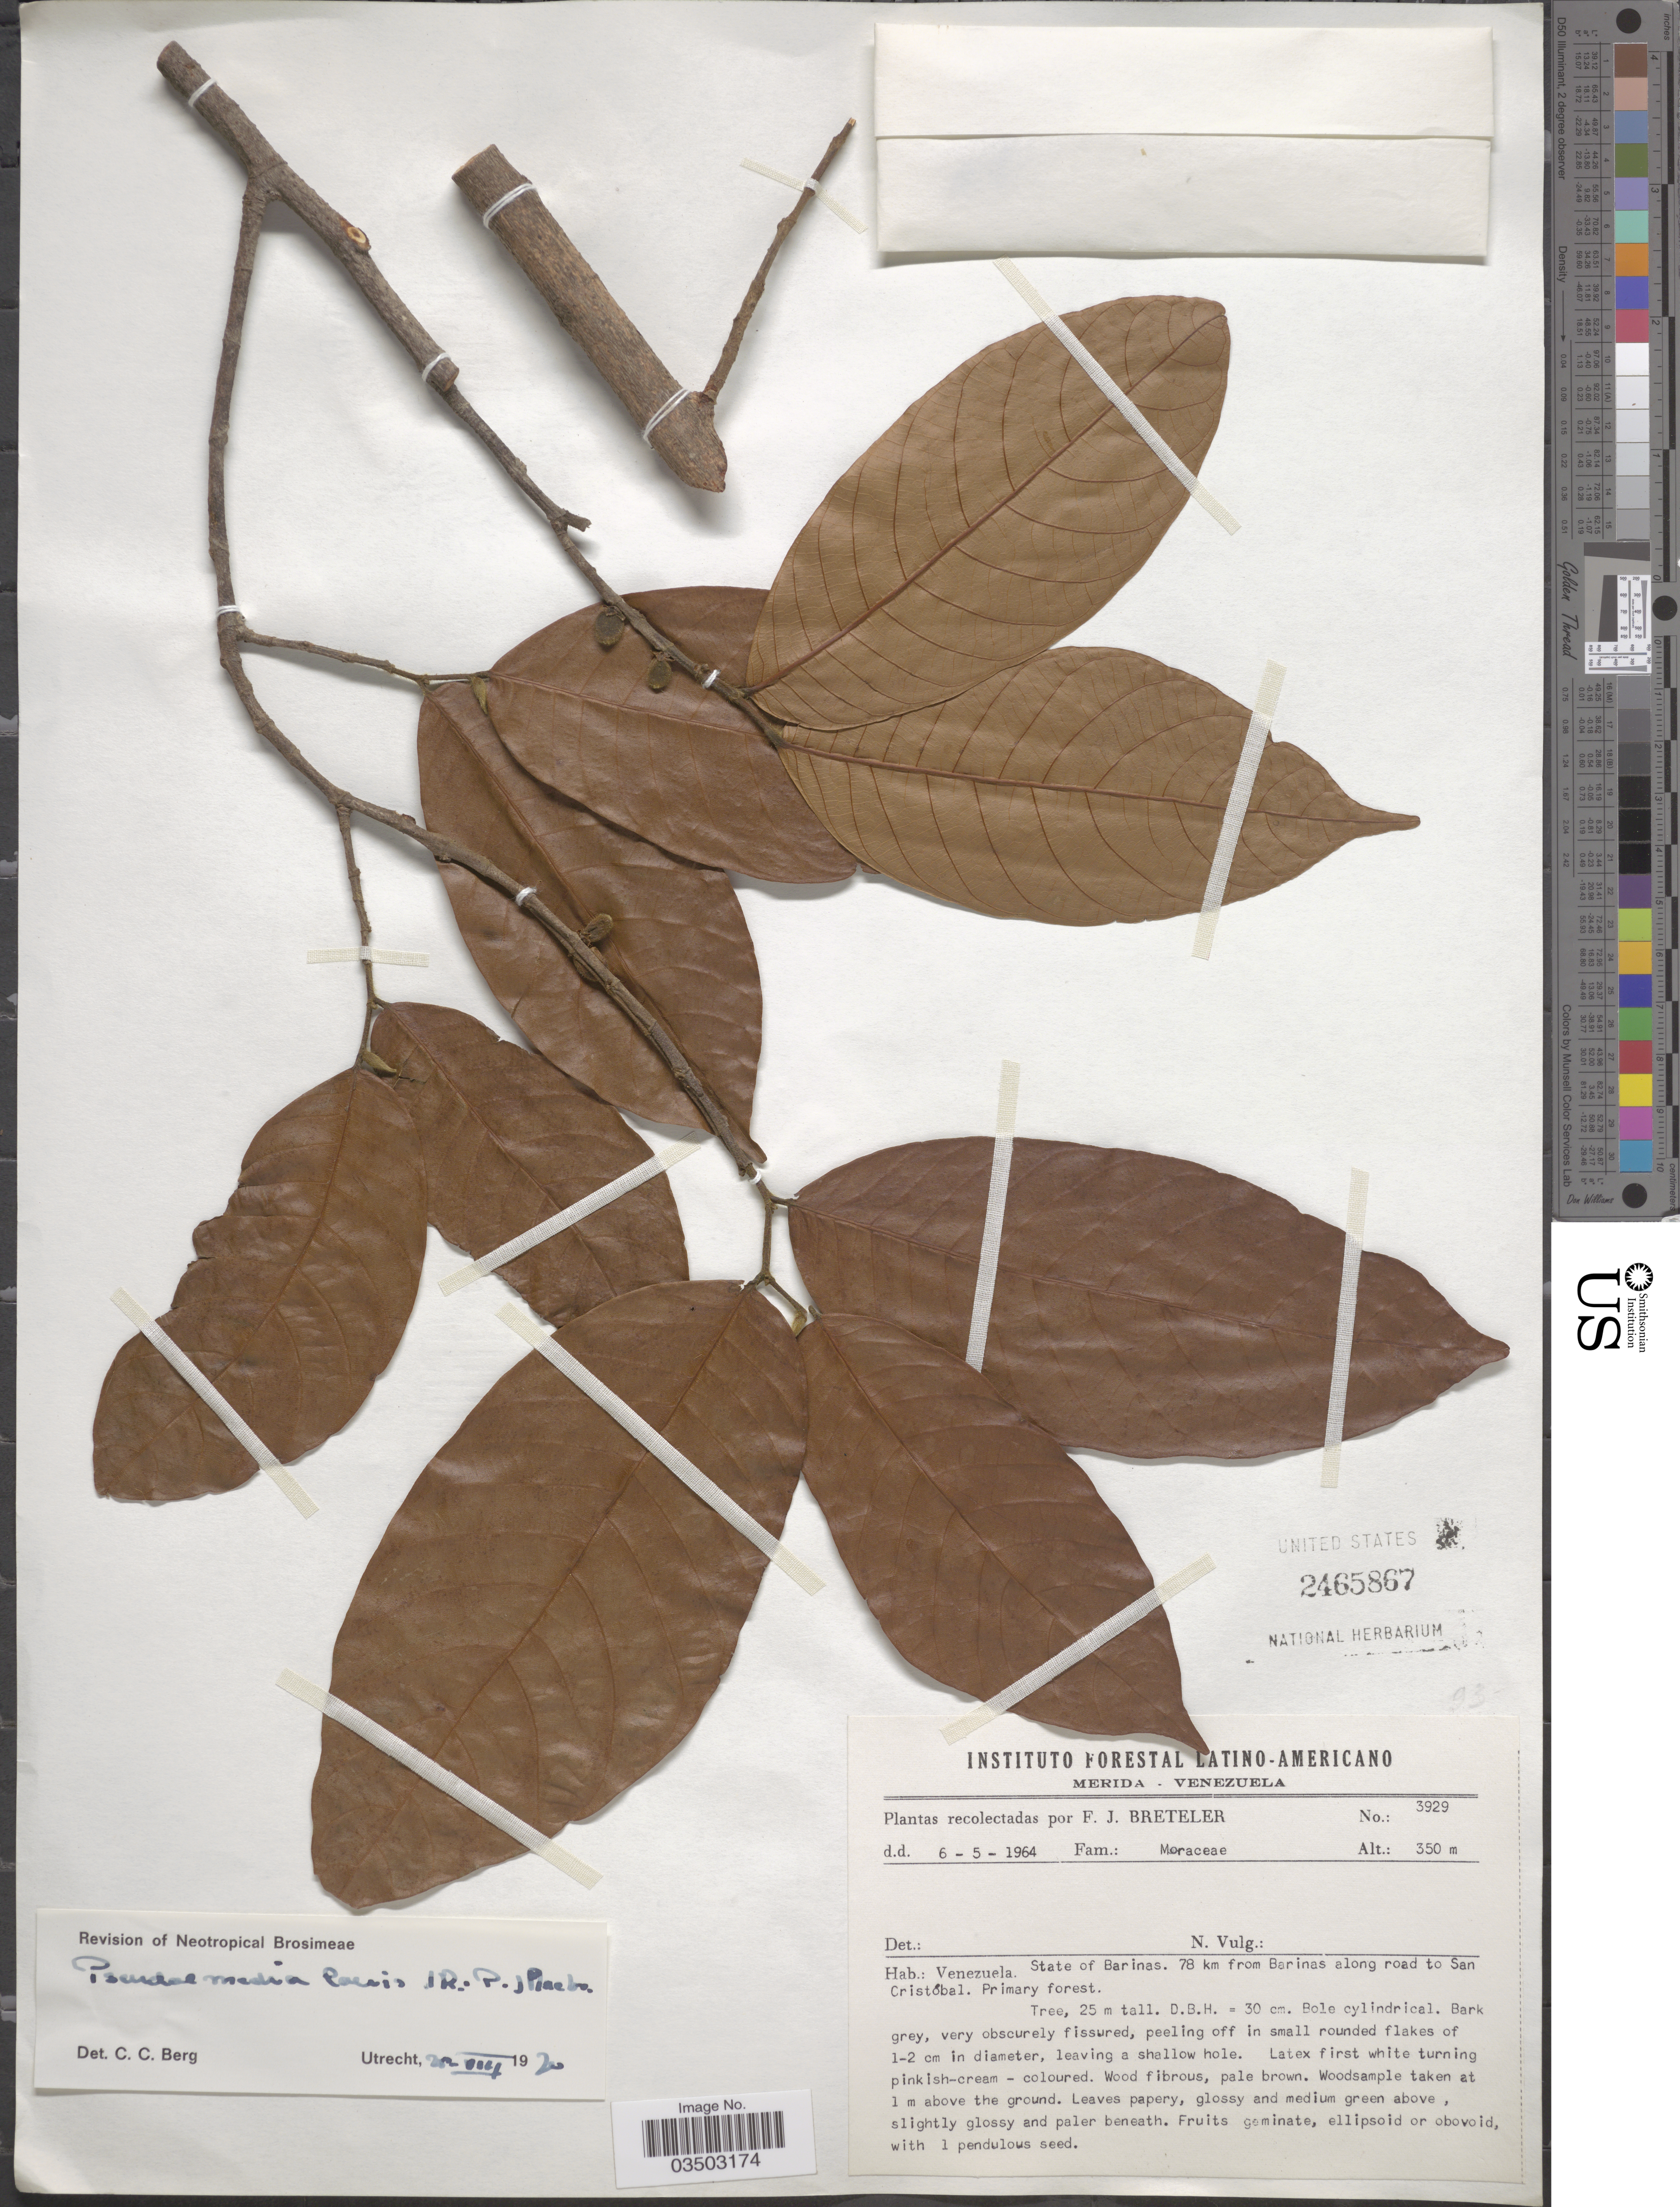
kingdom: Plantae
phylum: Tracheophyta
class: Magnoliopsida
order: Rosales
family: Moraceae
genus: Pseudolmedia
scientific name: Pseudolmedia laevis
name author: (Ruiz & Pav.) J.F. Macbr.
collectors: F. J. Breteler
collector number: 3929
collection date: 1964-05-06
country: Venezuela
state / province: Barinas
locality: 78 km from Barinas along road to San Cristóbal.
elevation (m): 350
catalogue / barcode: US 2465867